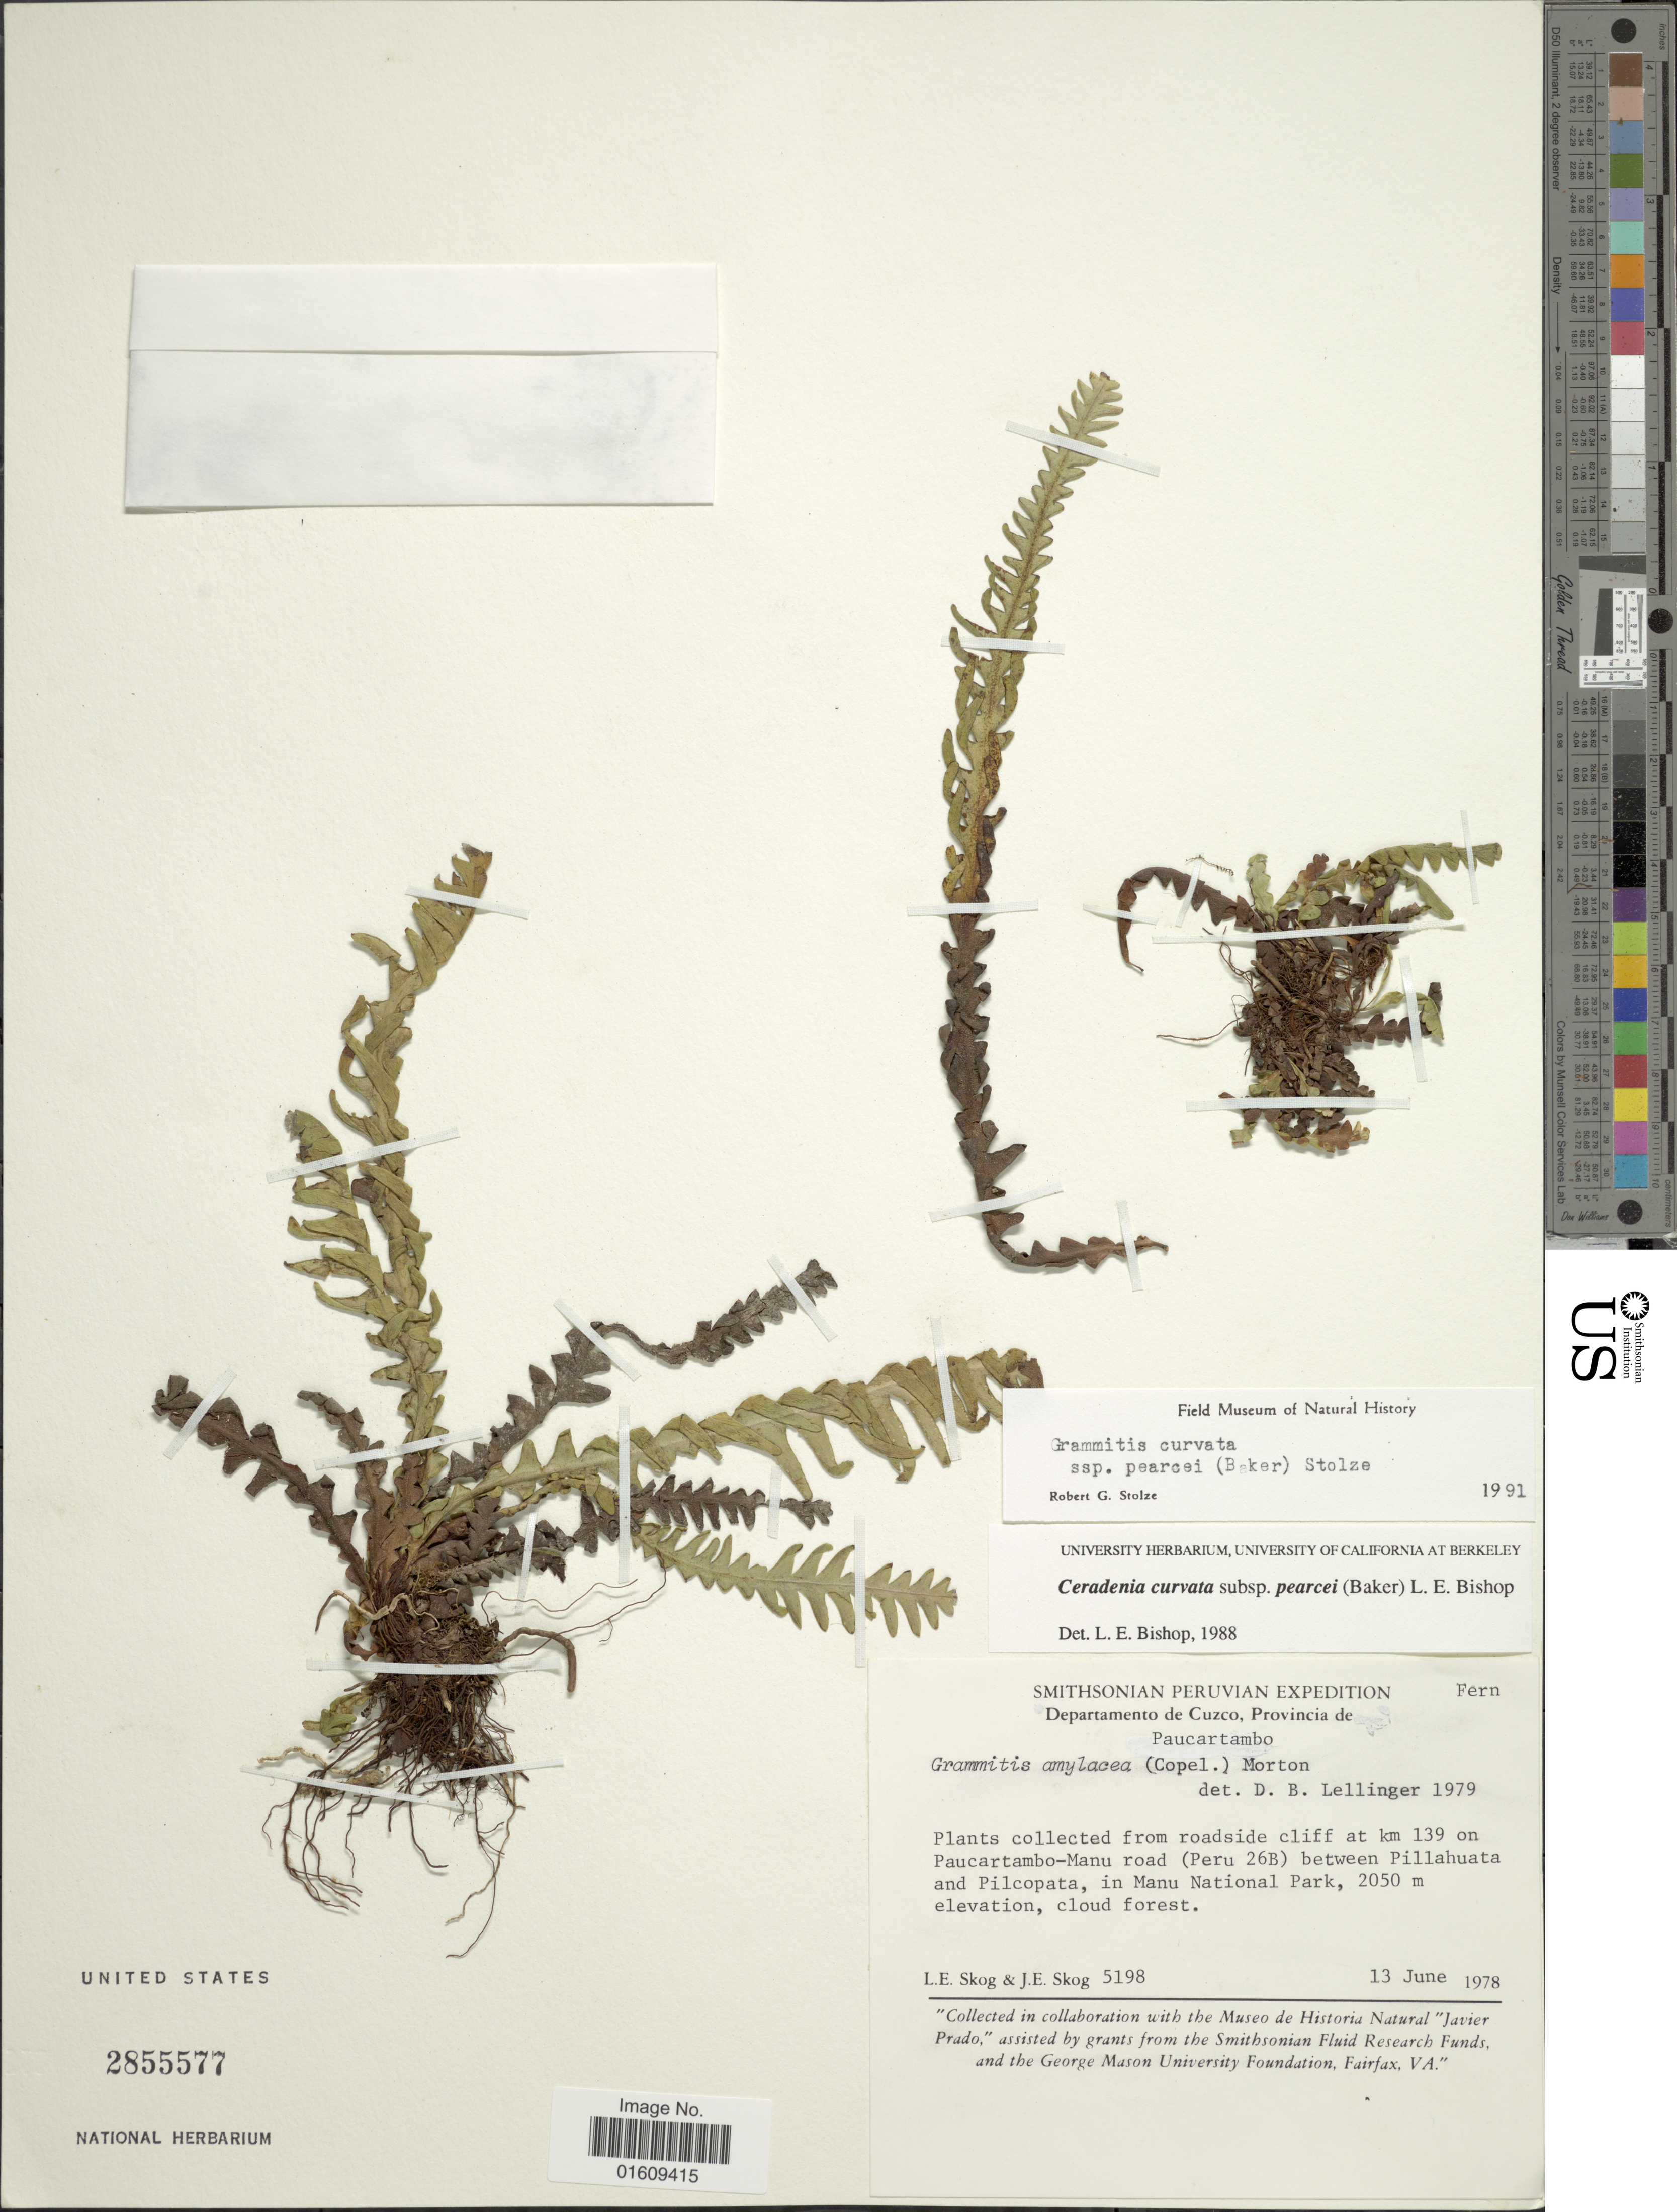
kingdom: Plantae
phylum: Tracheophyta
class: Polypodiopsida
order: Polypodiales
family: Polypodiaceae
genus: Ceradenia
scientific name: Ceradenia curvata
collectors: L. E. Skog & J. E. Skog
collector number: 5198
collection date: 1975-06-13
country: Peru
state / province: Cusco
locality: Departamento de Cuzco, Provincia de Paucartambo, from roadside cliff at km 139 on Paucartambo-Manu road (Peru 26b) between Pillahuata and Pilcopata, in Manu National Park.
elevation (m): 2050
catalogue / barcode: US 2855577